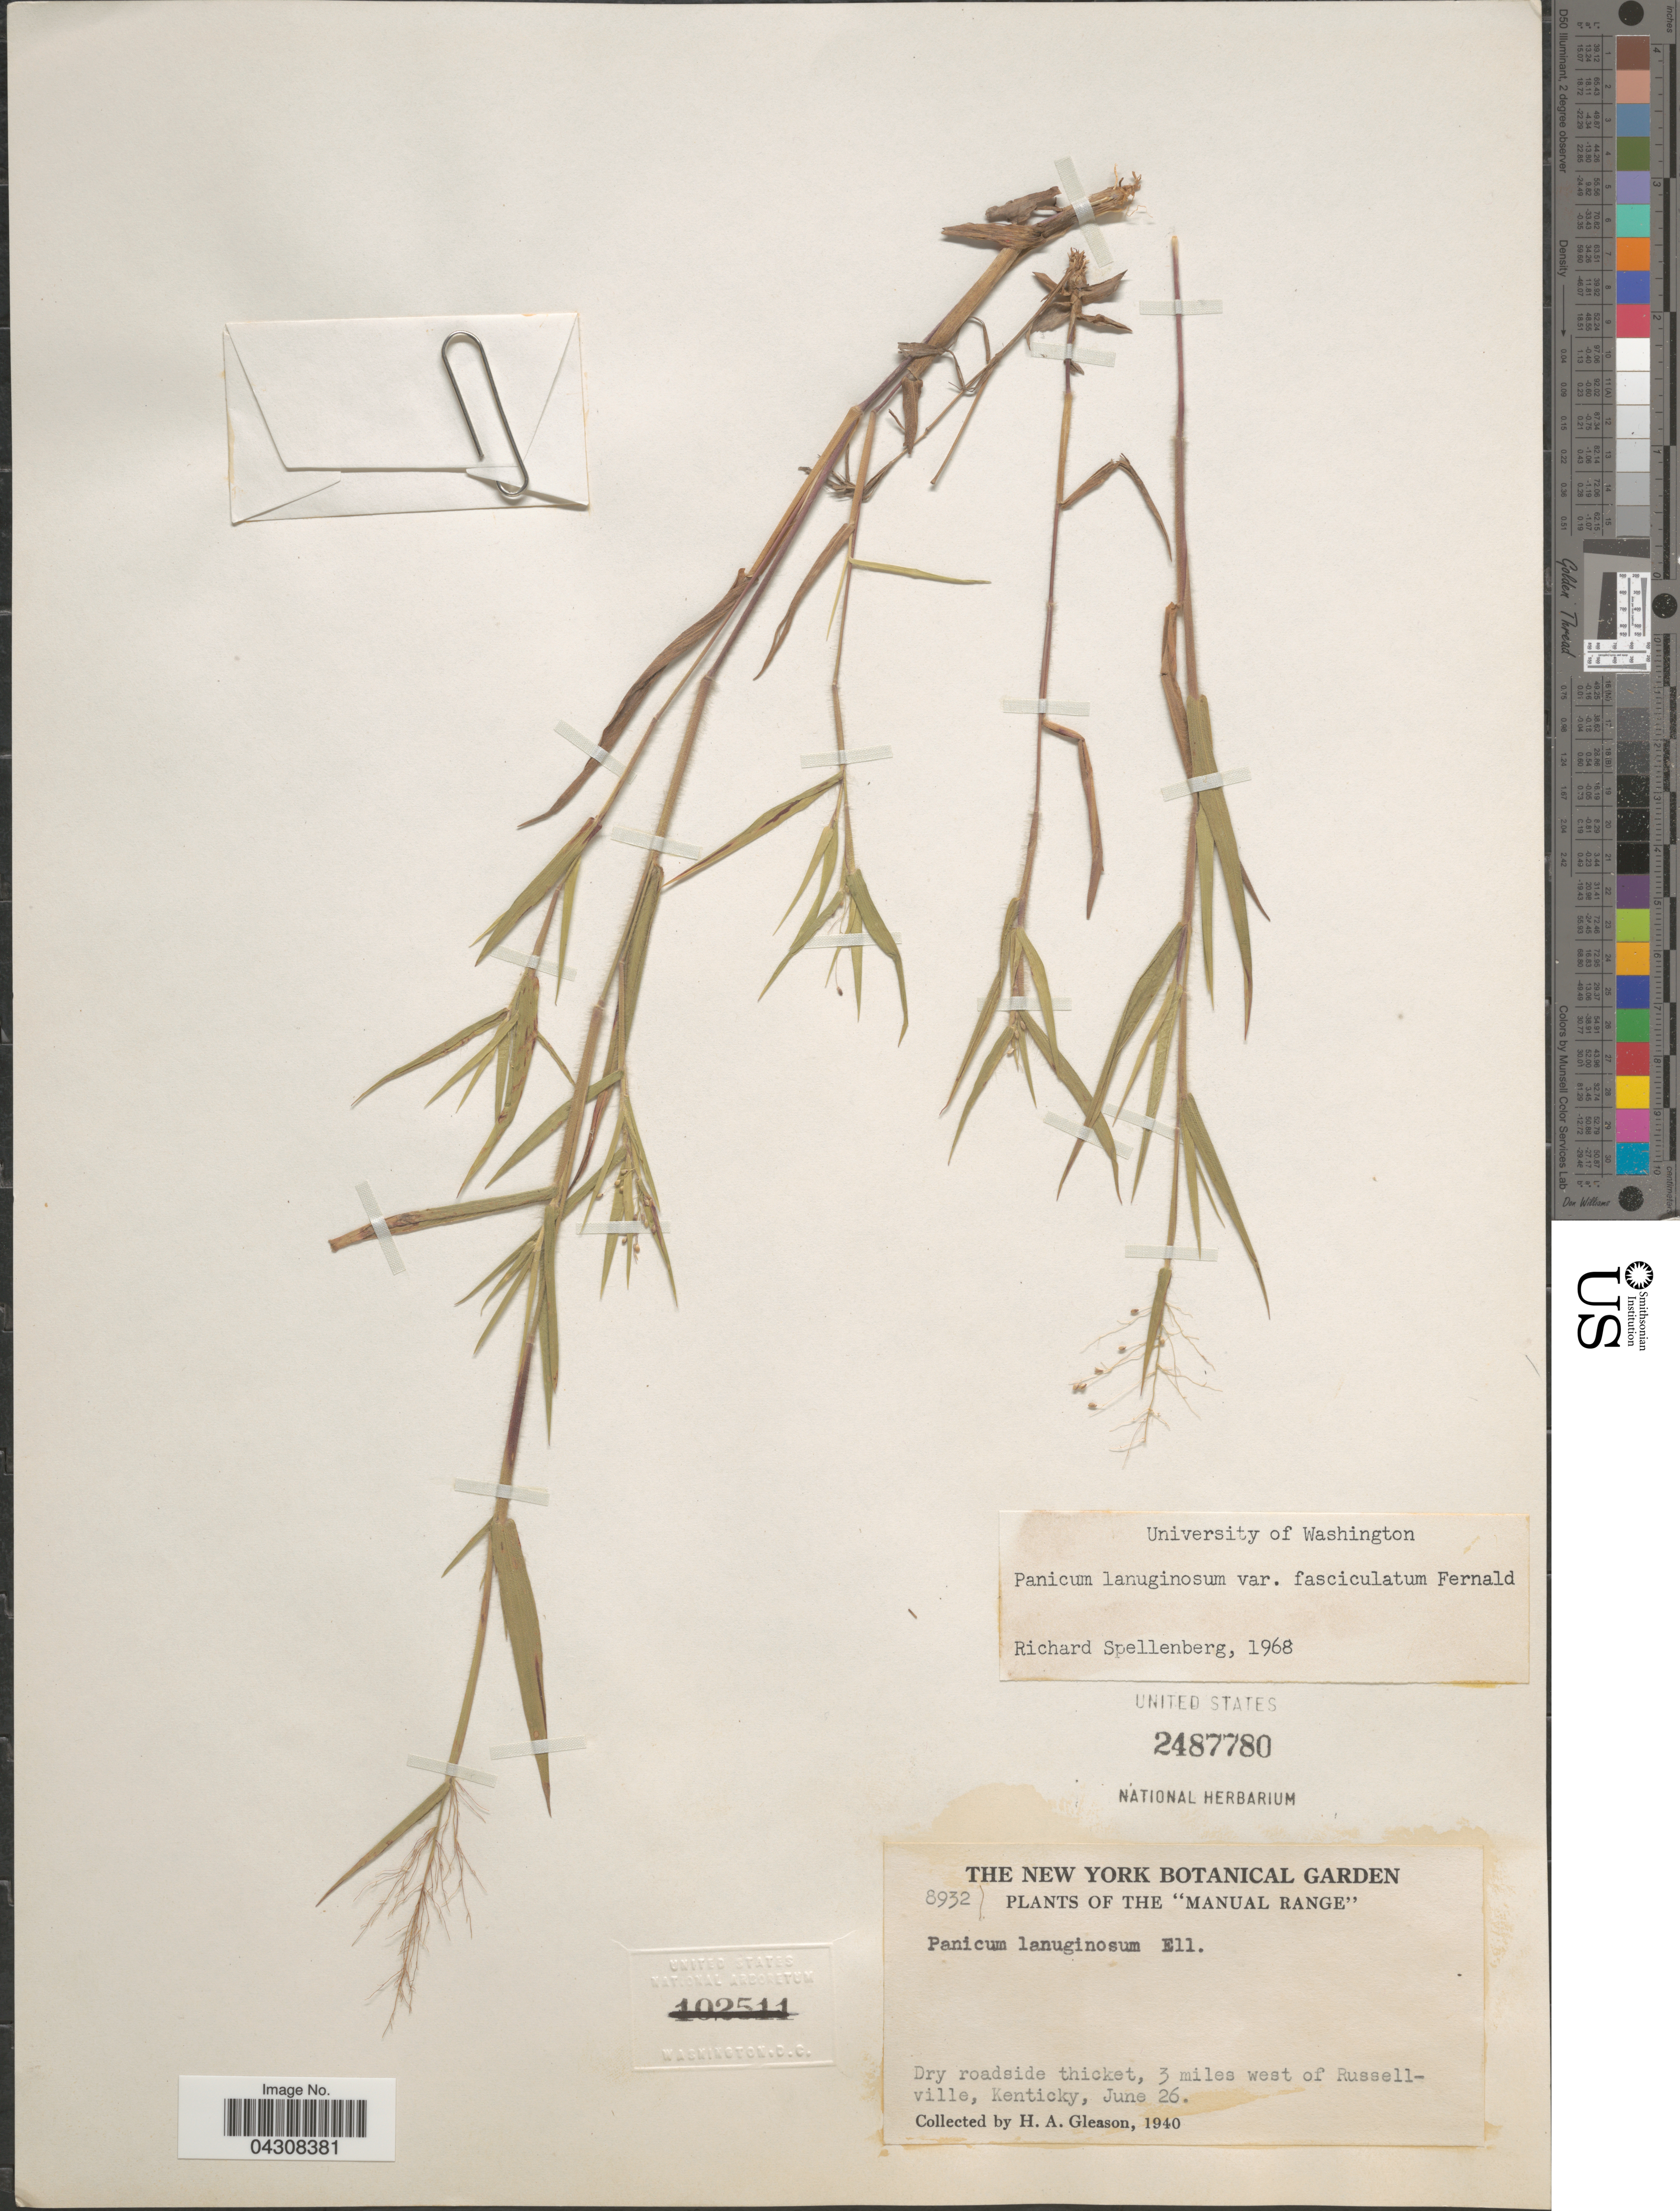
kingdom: Plantae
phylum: Tracheophyta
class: Liliopsida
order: Poales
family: Poaceae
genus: Dichanthelium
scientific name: Dichanthelium acuminatum var. acuminatum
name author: (Sw.) Gould & C.A. Clark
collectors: H. A. Gleason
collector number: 8932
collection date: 1940-06-26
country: United States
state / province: Kentucky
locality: Manual Range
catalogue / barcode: US 2487780